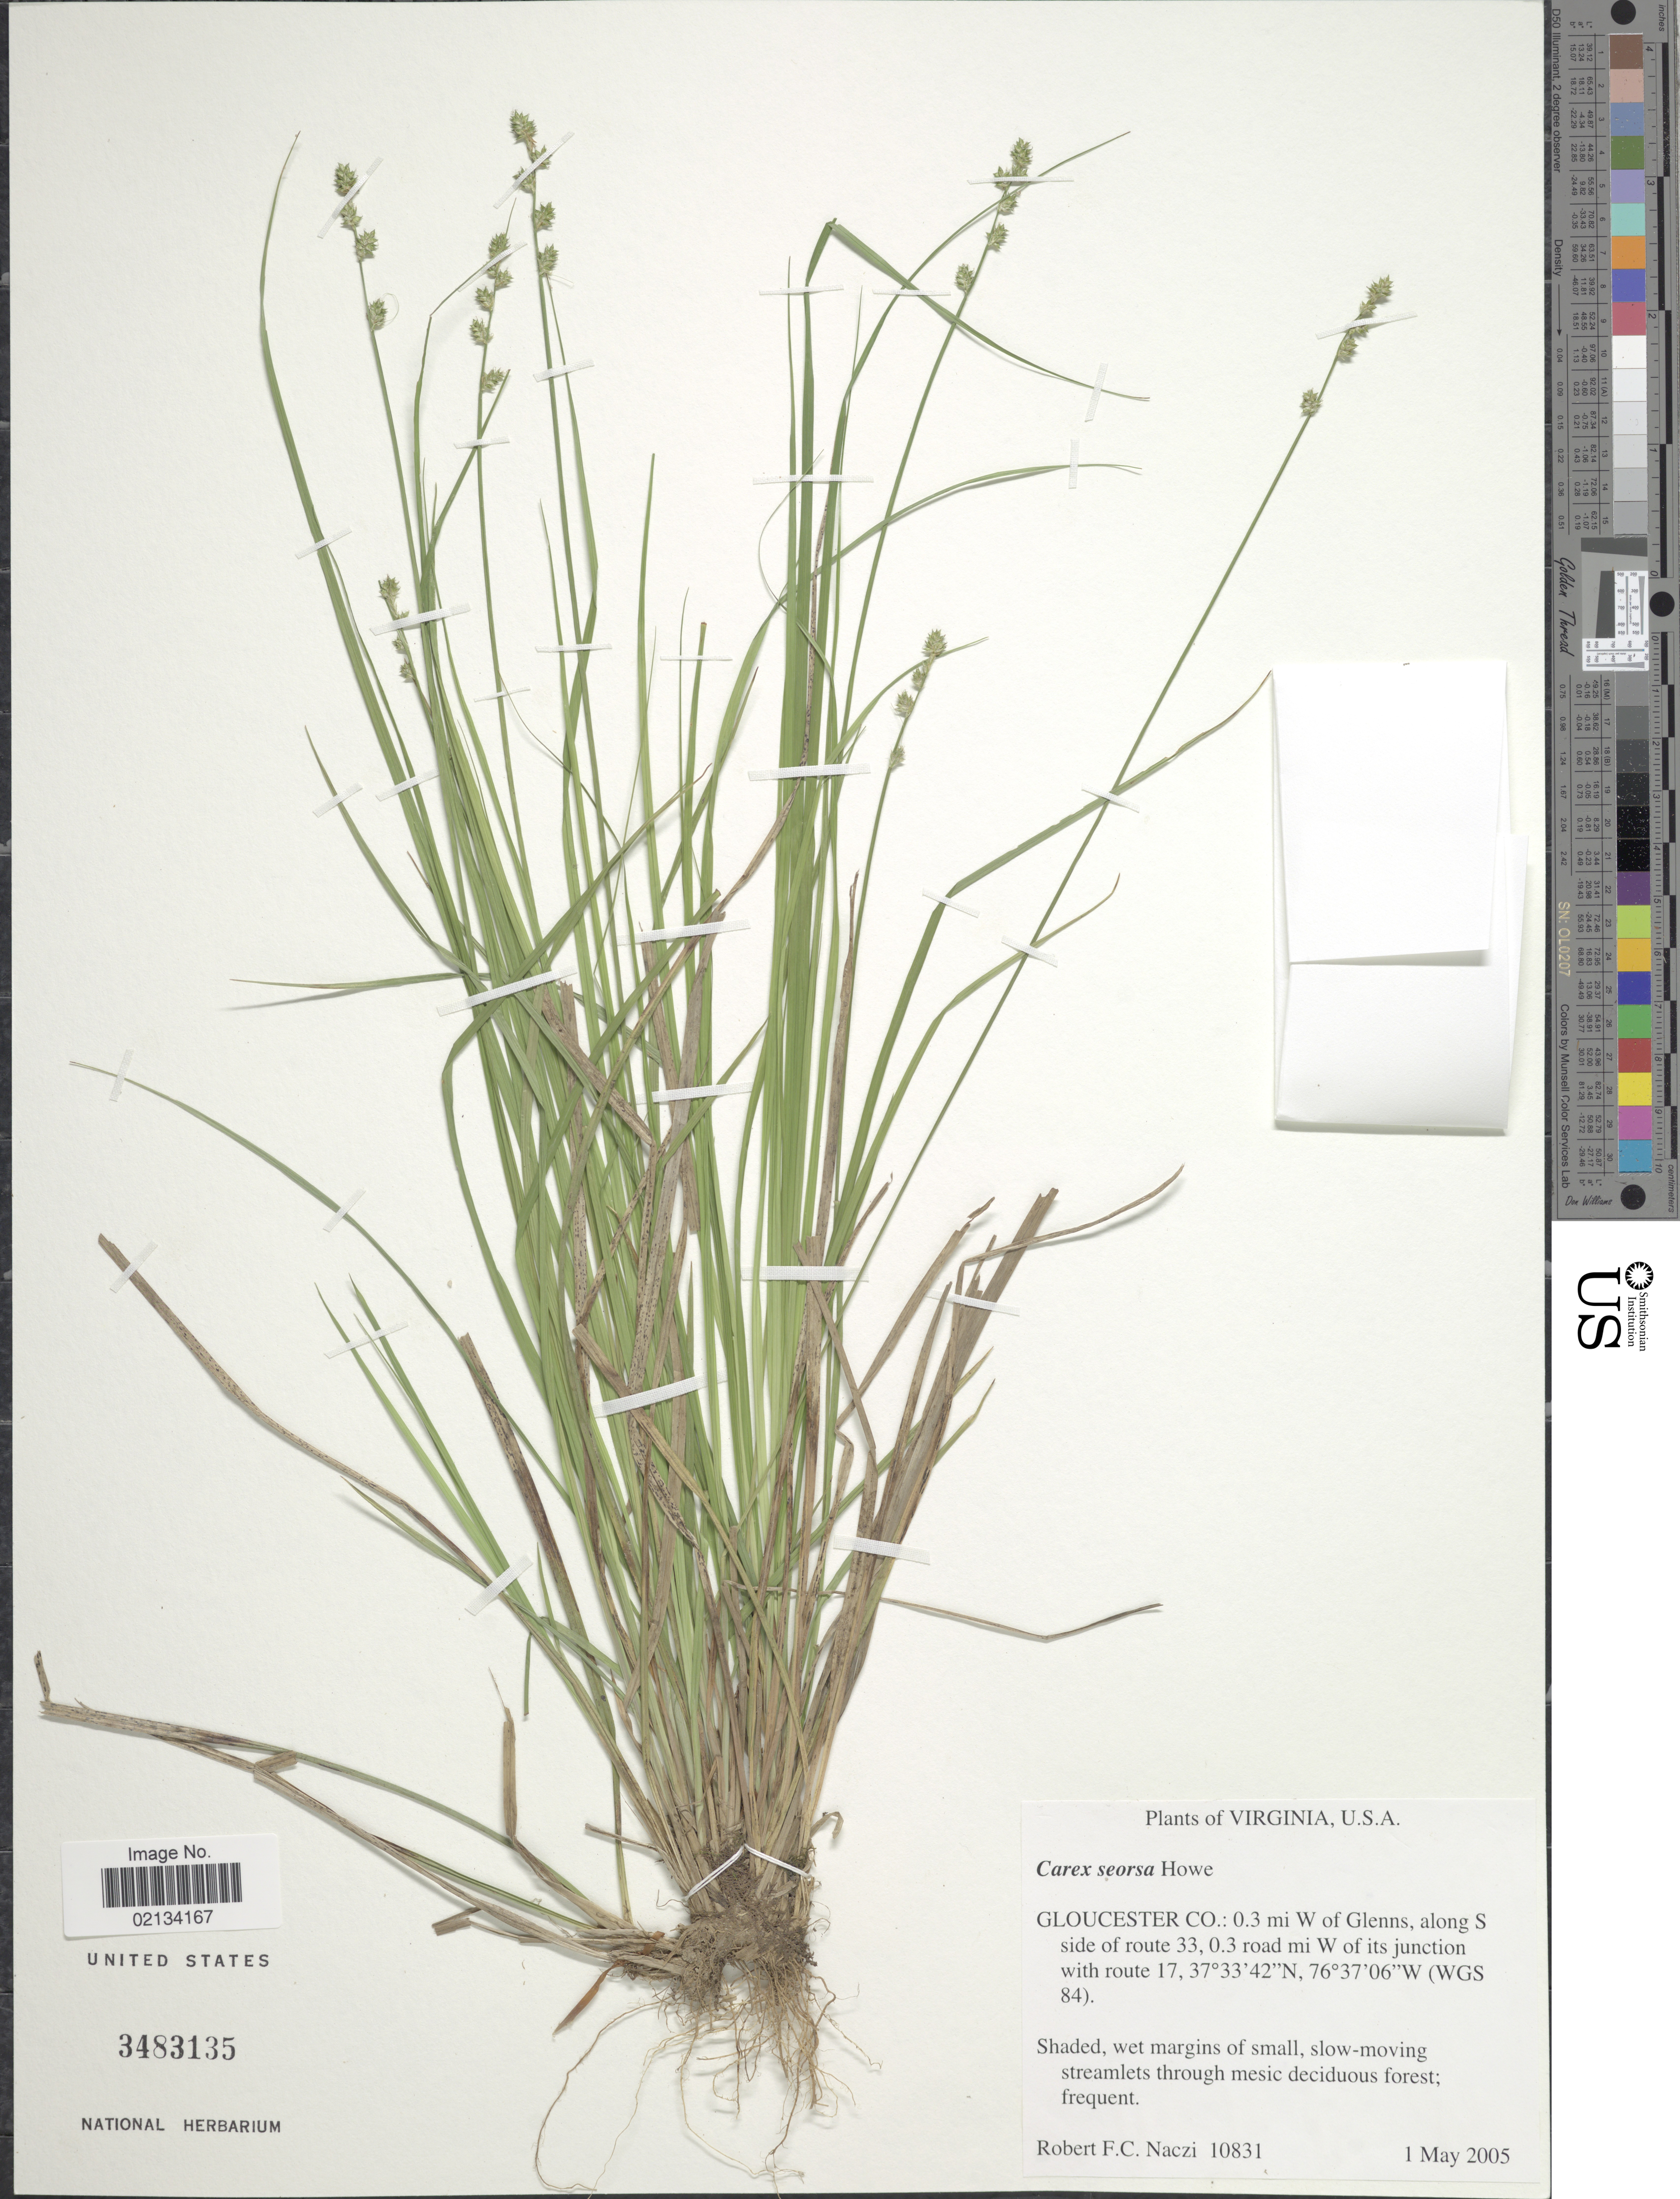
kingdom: Plantae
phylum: Tracheophyta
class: Liliopsida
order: Poales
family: Cyperaceae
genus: Carex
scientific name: Carex seorsa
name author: Howe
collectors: R. F. C. Naczi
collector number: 10831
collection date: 2005-05-01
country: United States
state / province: Virginia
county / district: Gloucester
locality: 0.3 mi W of Glenns, along S side of route 33, 0.3 road mi W of its junction with route 17, shaded, wet margins of small streamlets,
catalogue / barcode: US 3483135